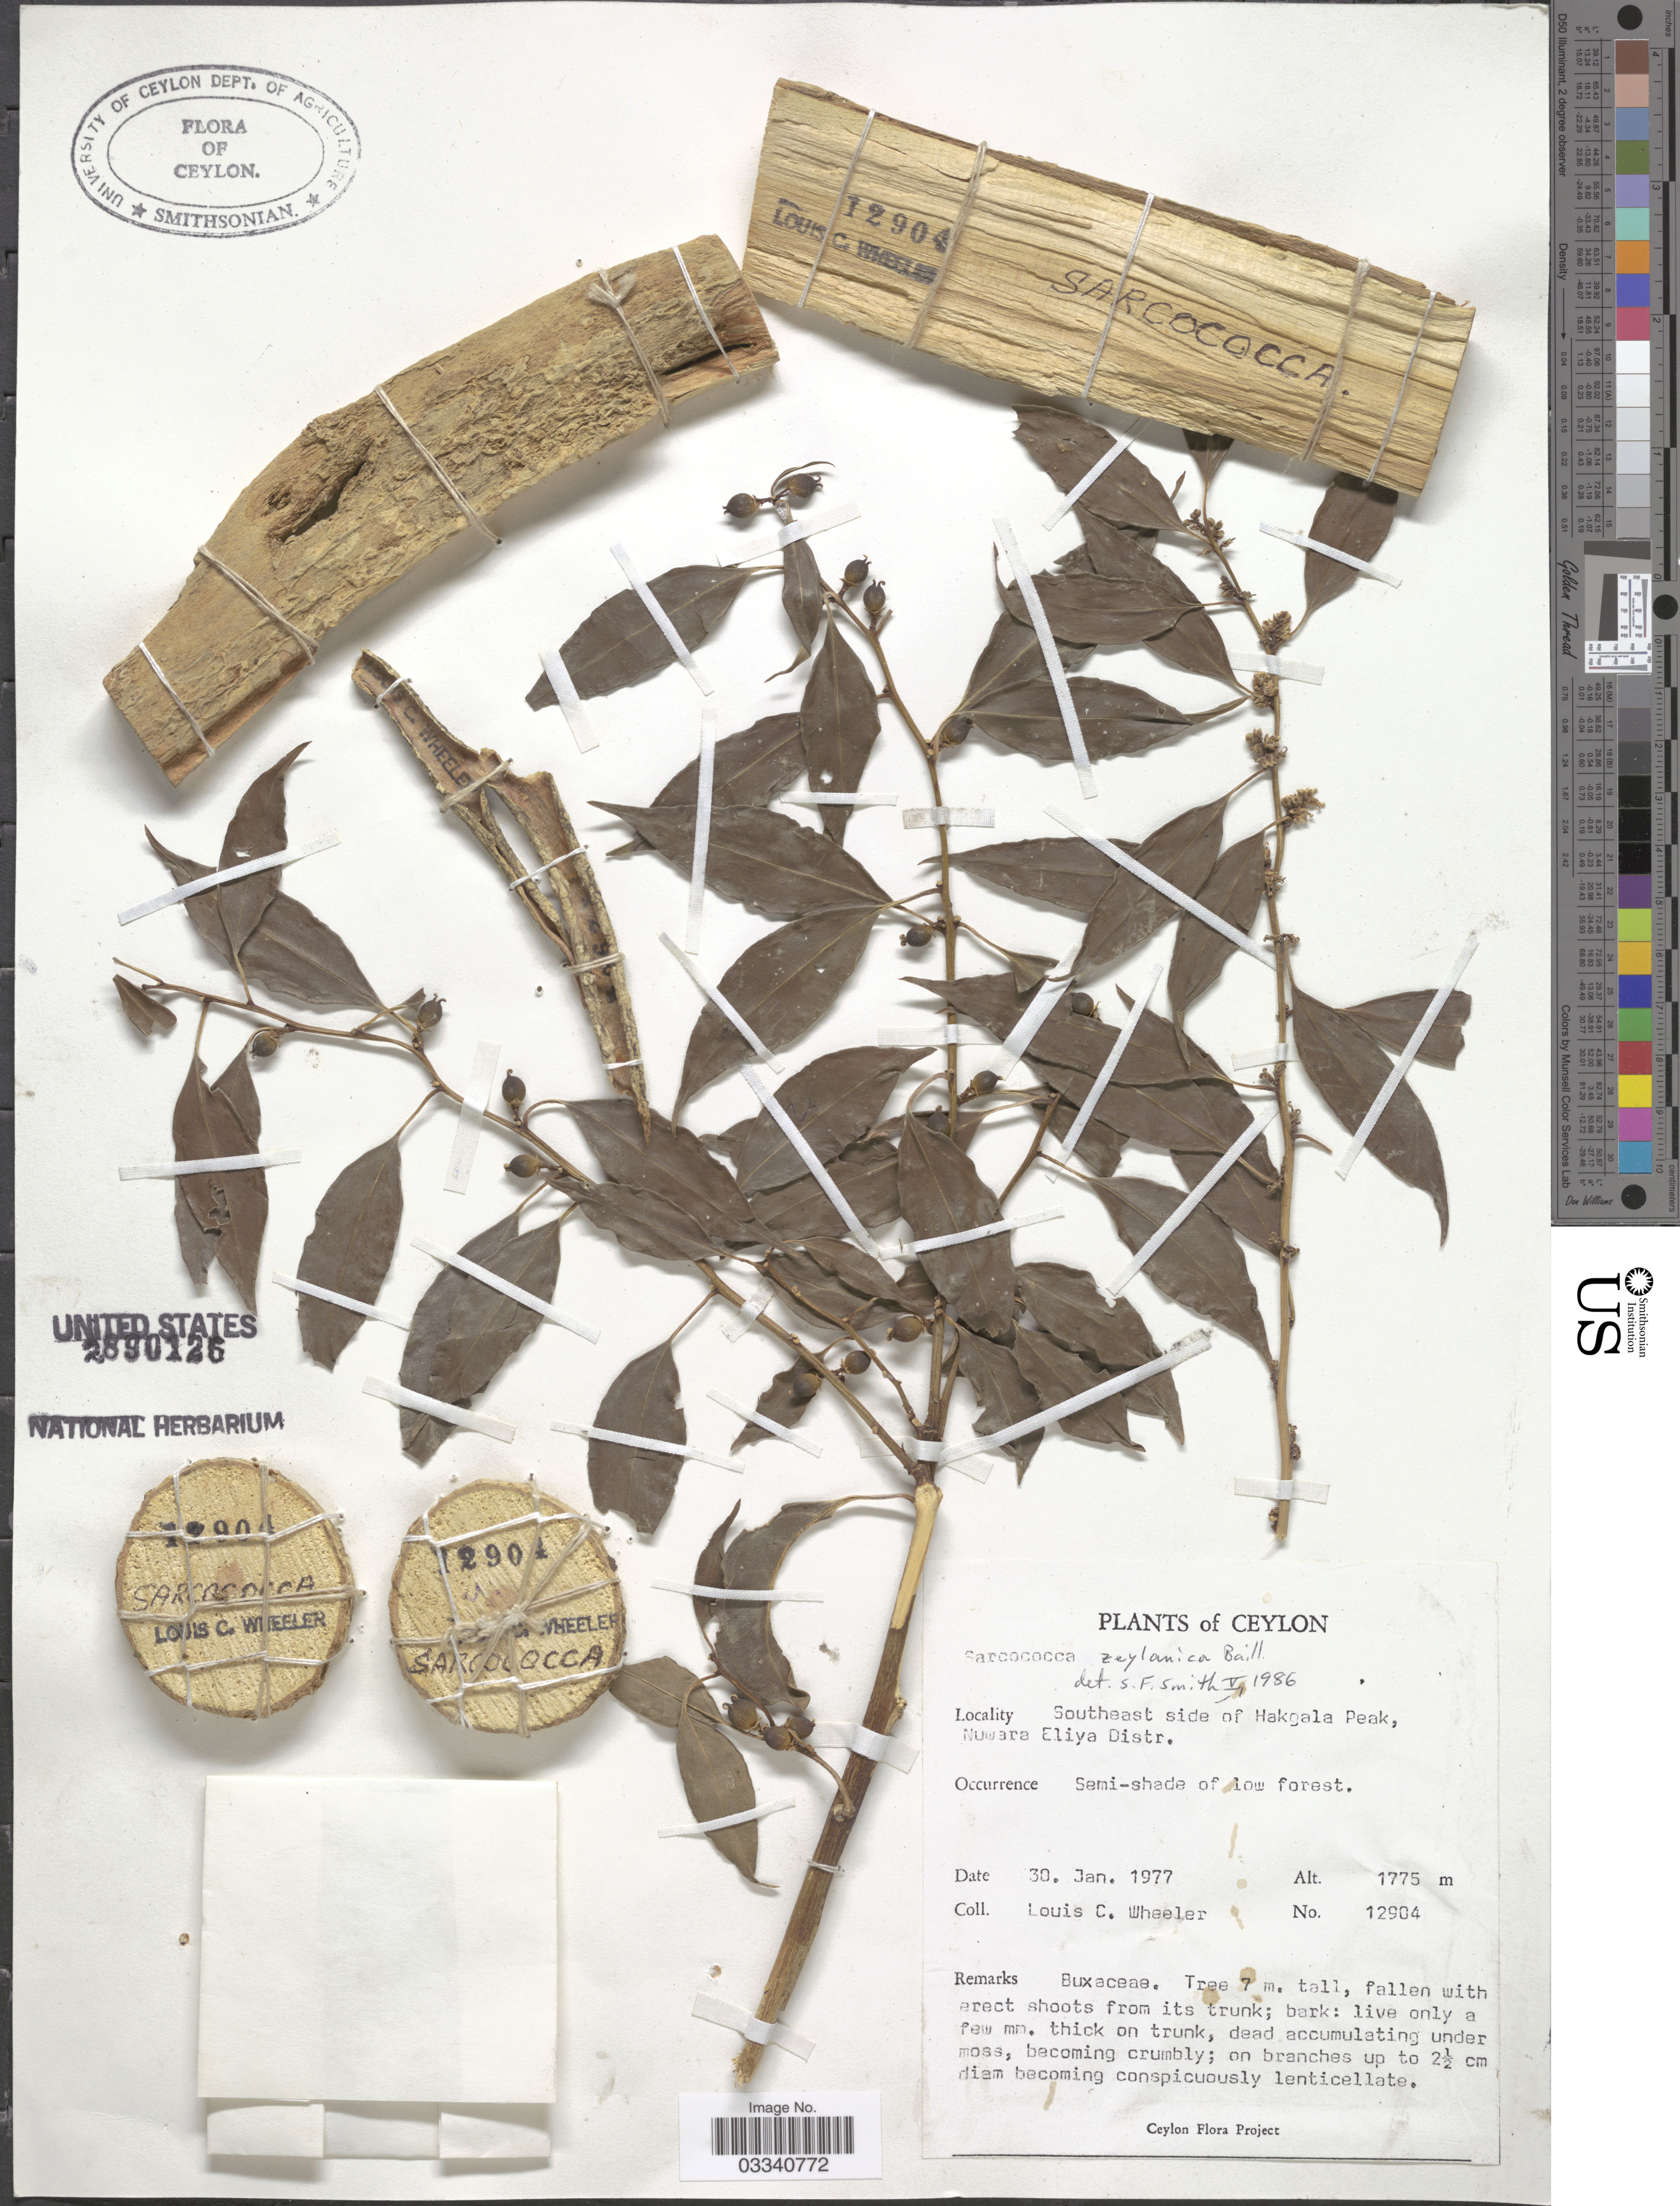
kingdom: Plantae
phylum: Tracheophyta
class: Magnoliopsida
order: Buxales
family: Buxaceae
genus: Sarcococca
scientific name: Sarcococca zeylanica var. zeylanica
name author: Baill.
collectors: L. C. Wheeler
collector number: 12904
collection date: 1977-01-30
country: Sri Lanka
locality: Ceylon. Southeast side of Hakgala Peak, Nuwara Eliya Distr.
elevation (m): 1775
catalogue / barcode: US 2890126